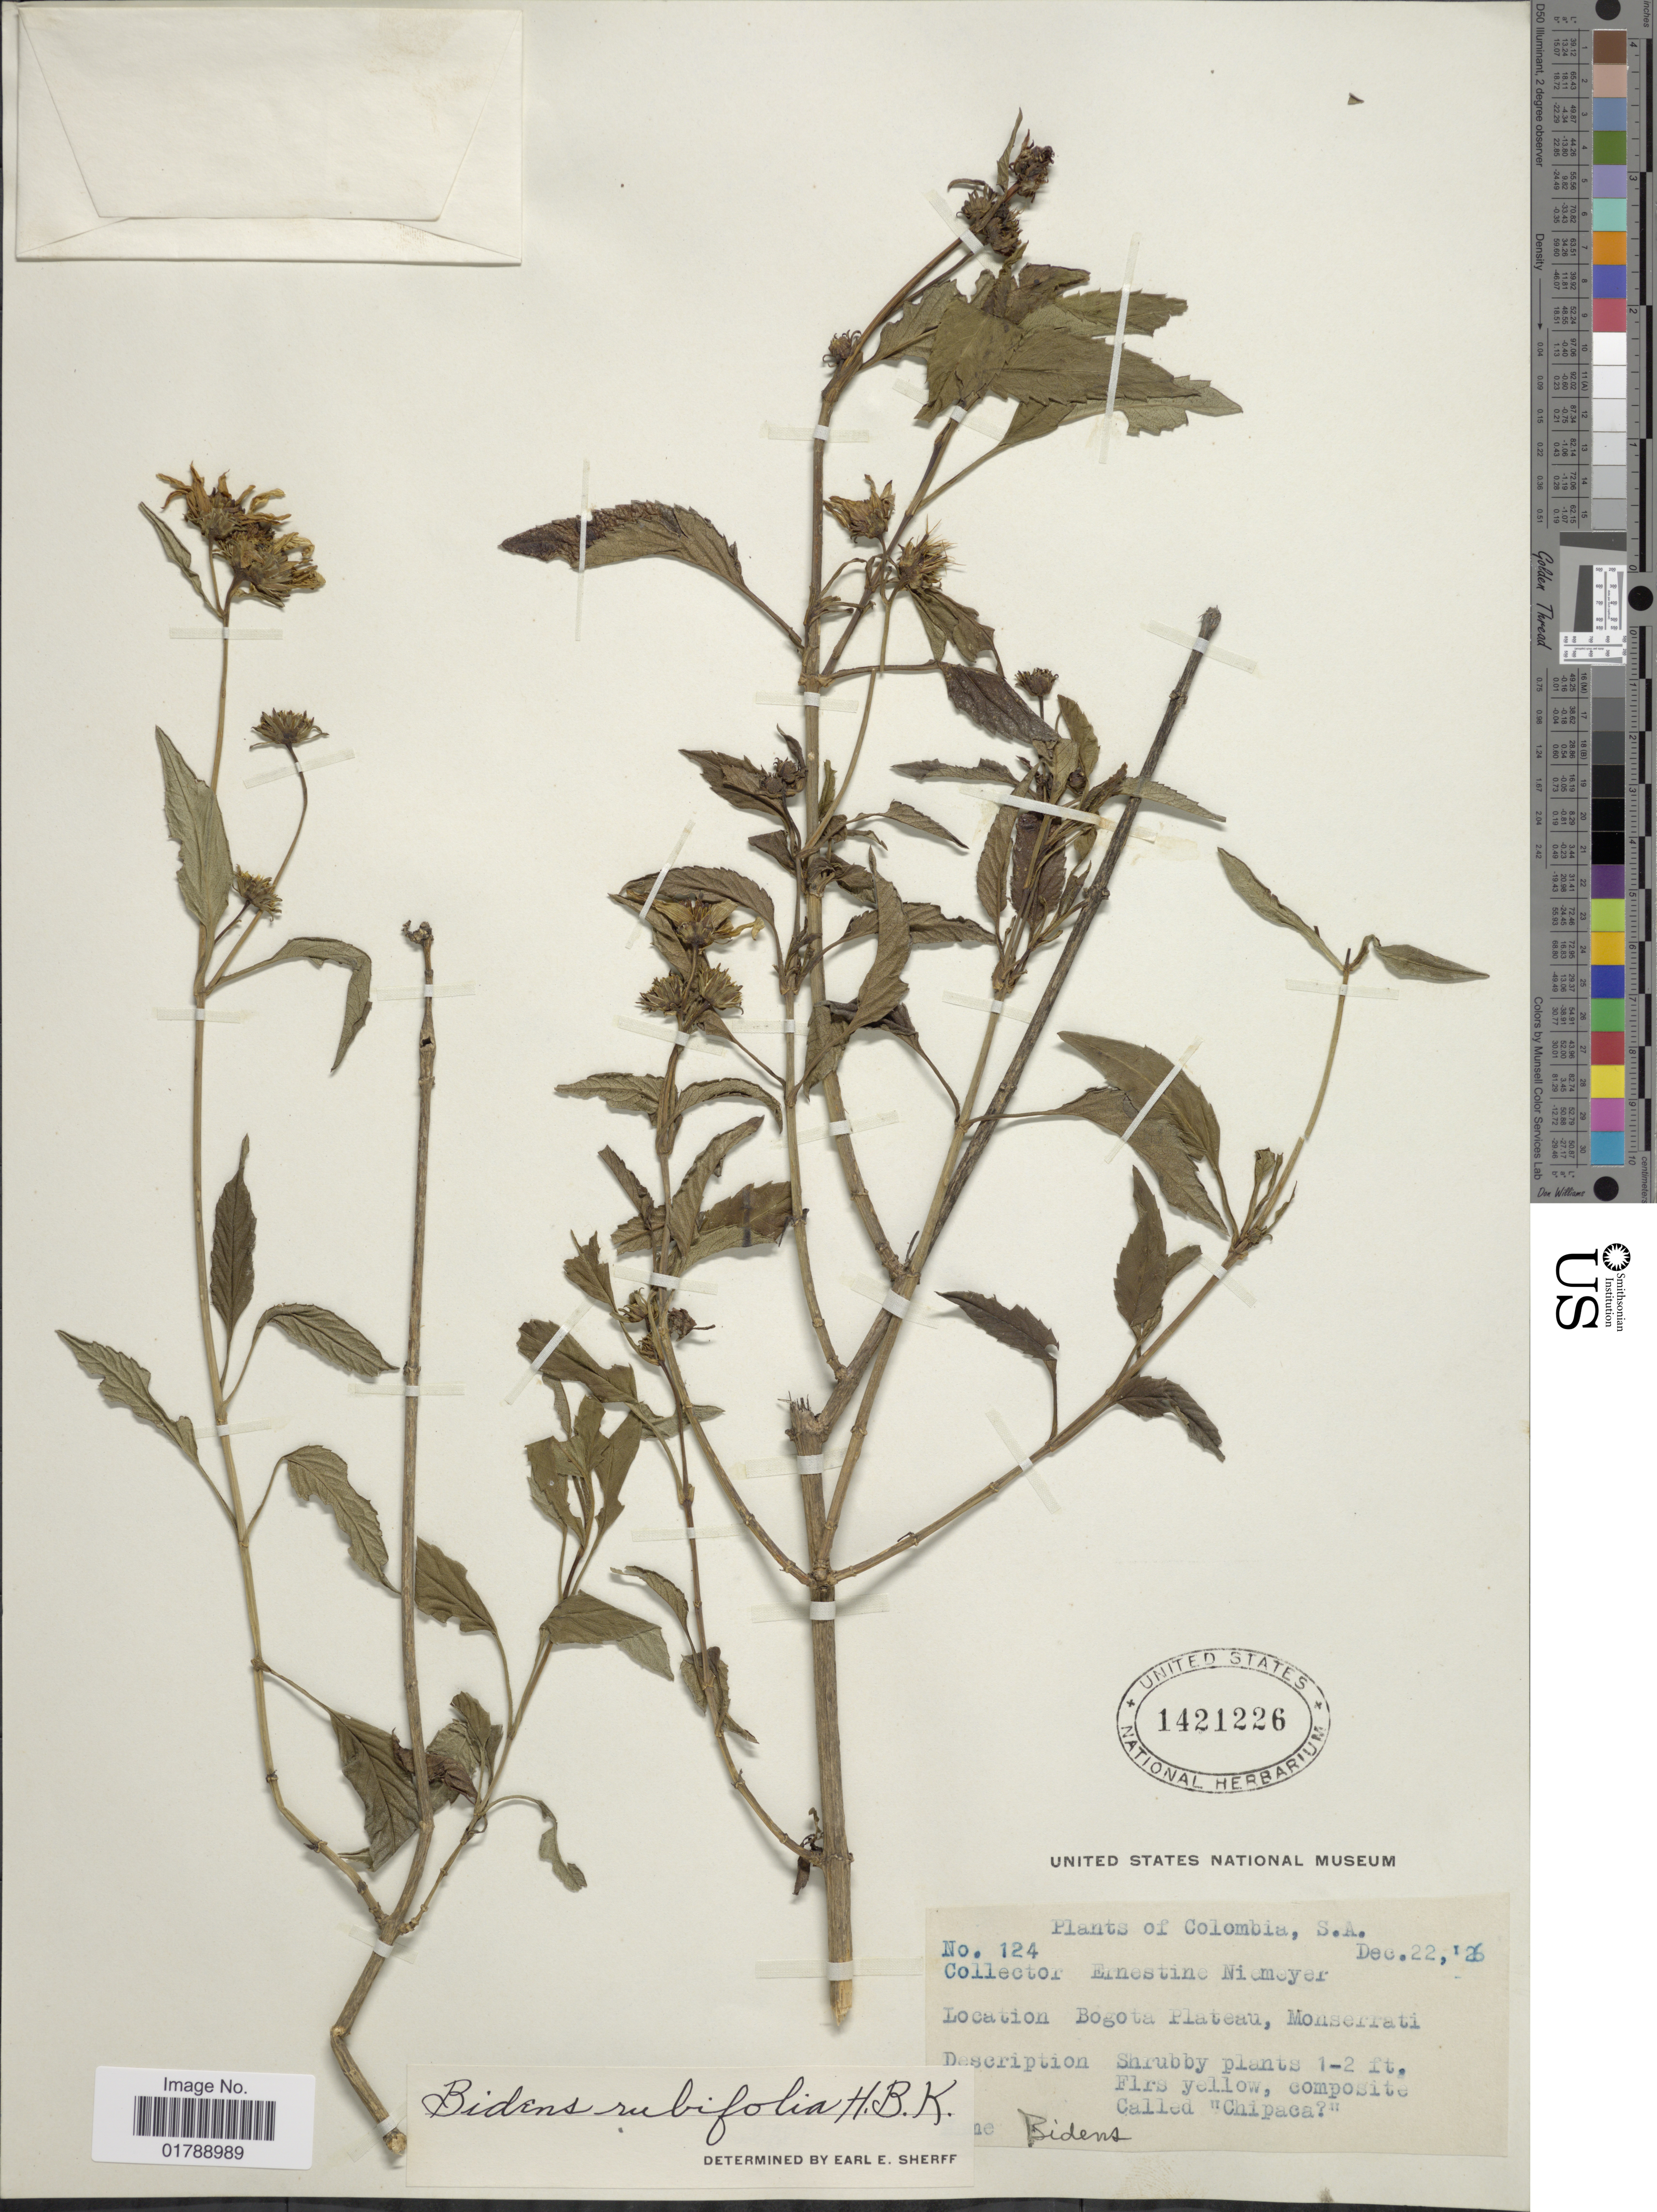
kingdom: Plantae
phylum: Tracheophyta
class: Magnoliopsida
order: Asterales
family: Asteraceae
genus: Bidens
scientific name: Bidens rubifolia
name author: Kunth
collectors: E. H. Niemeyer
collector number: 124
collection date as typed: Transcribed d/m/y: 22/12/26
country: Colombia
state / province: Bogota D.C.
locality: Bogota Plateau, Monserrati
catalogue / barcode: US 1421226